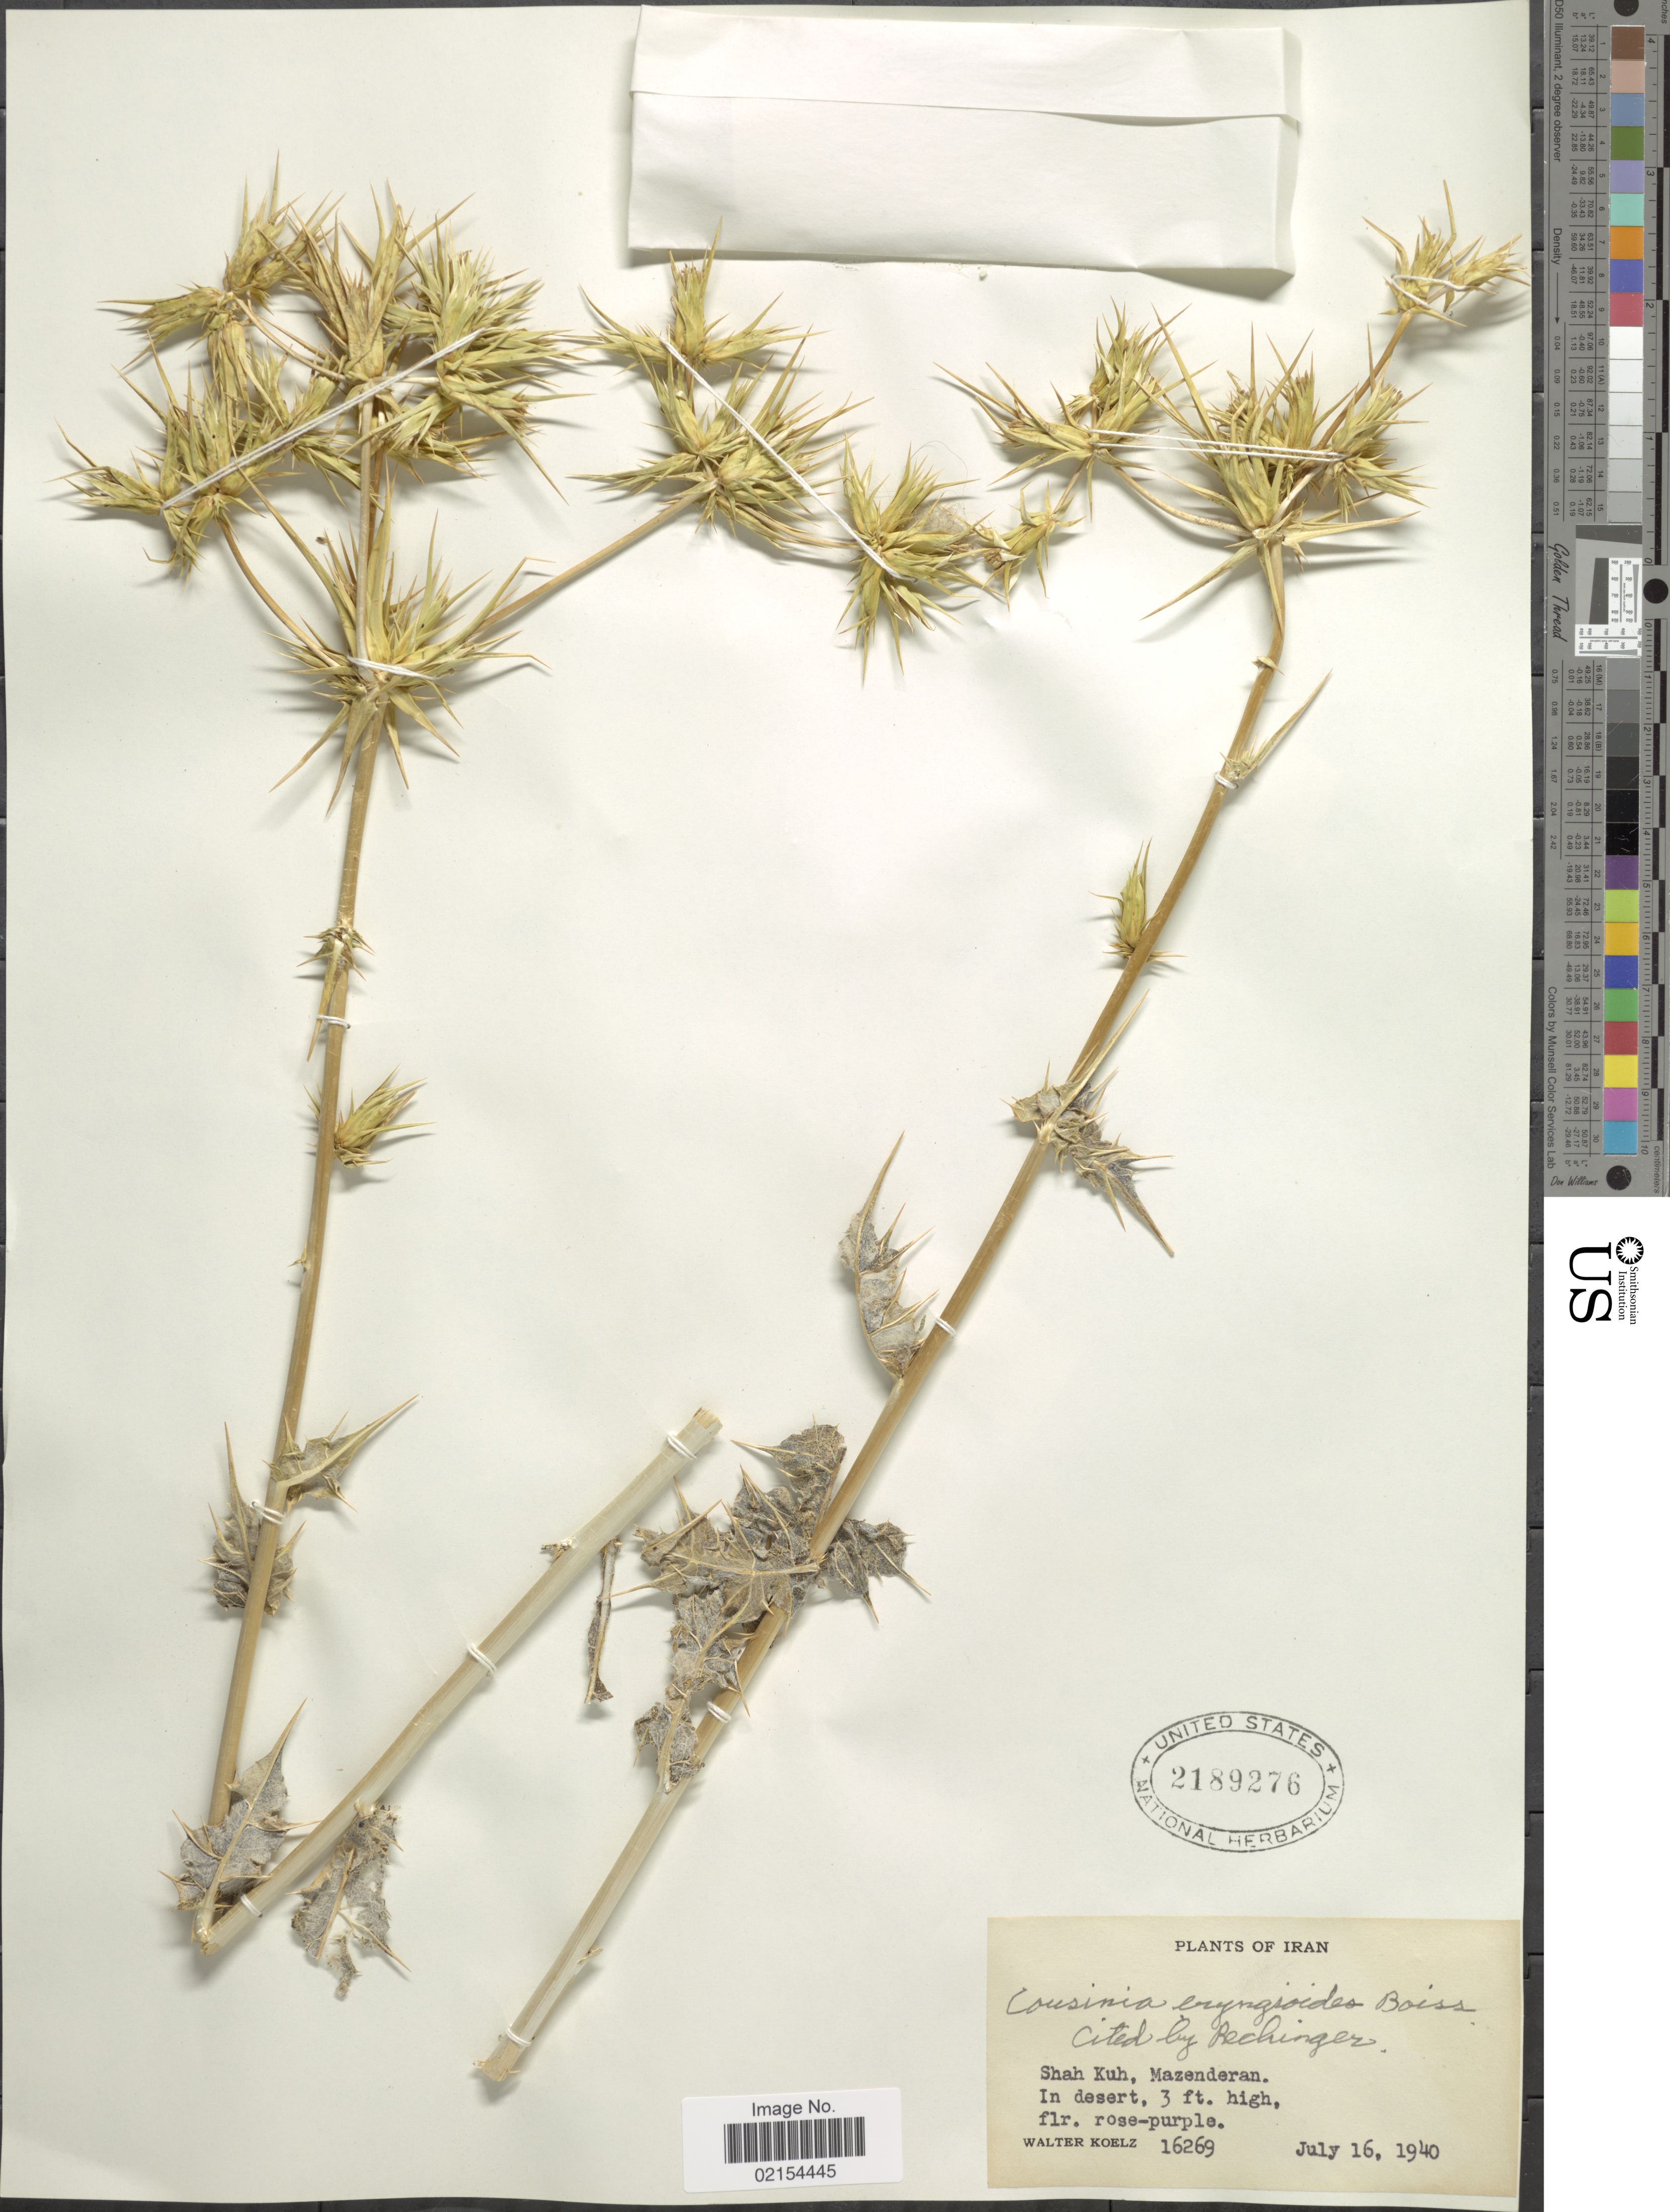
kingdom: Plantae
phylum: Tracheophyta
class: Magnoliopsida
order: Asterales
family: Asteraceae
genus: Cousinia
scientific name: Cousinia eryngioides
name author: Boiss.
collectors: W. N. Koelz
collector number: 16269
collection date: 1940-07-16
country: Iran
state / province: Mazandaran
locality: Shah Kuh, Mazenderan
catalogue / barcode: US 2189276